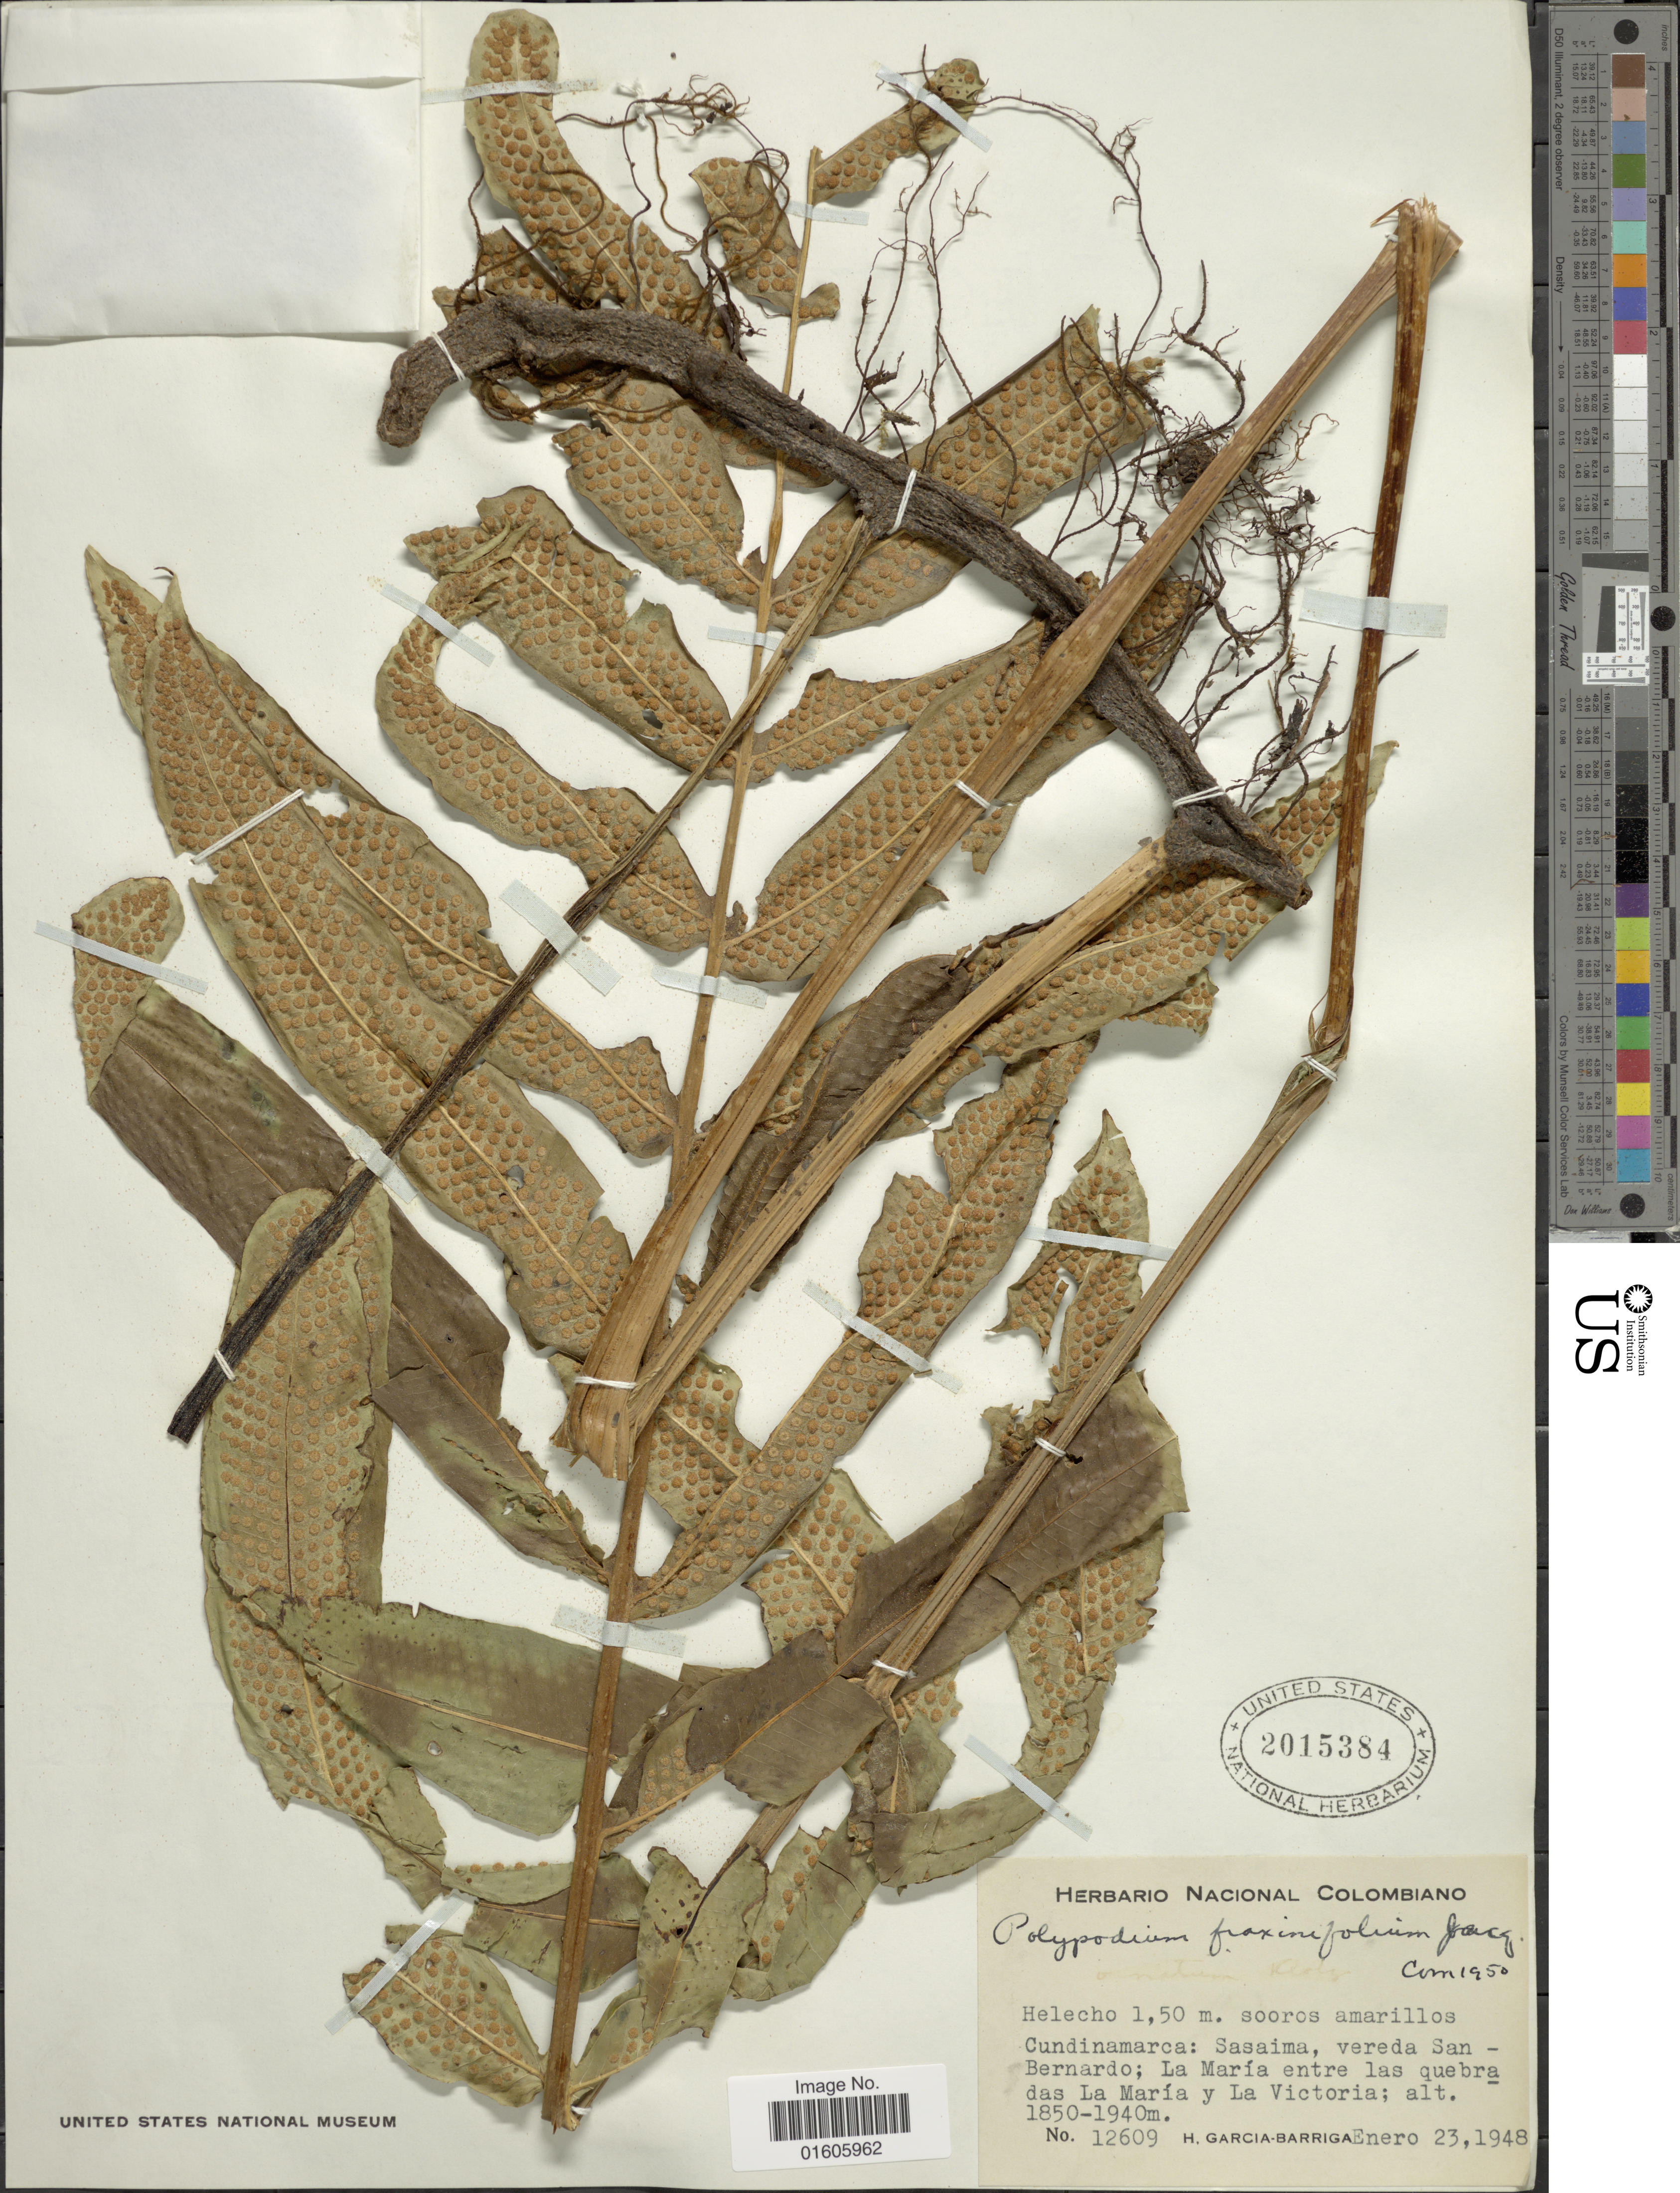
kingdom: Plantae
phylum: Tracheophyta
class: Polypodiopsida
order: Polypodiales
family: Polypodiaceae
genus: Serpocaulon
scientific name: Serpocaulon adnatum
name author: (Kunze ex Klotzsch) A.R. Sm.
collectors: H. García Barriga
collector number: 12609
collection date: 1948-01-23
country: Colombia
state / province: Cundinamarca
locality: Cundinamarca: Sasaima, vereda San-Bernardo; La María entre las quebradas La María y La Victoria.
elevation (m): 1850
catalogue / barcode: US 2015384